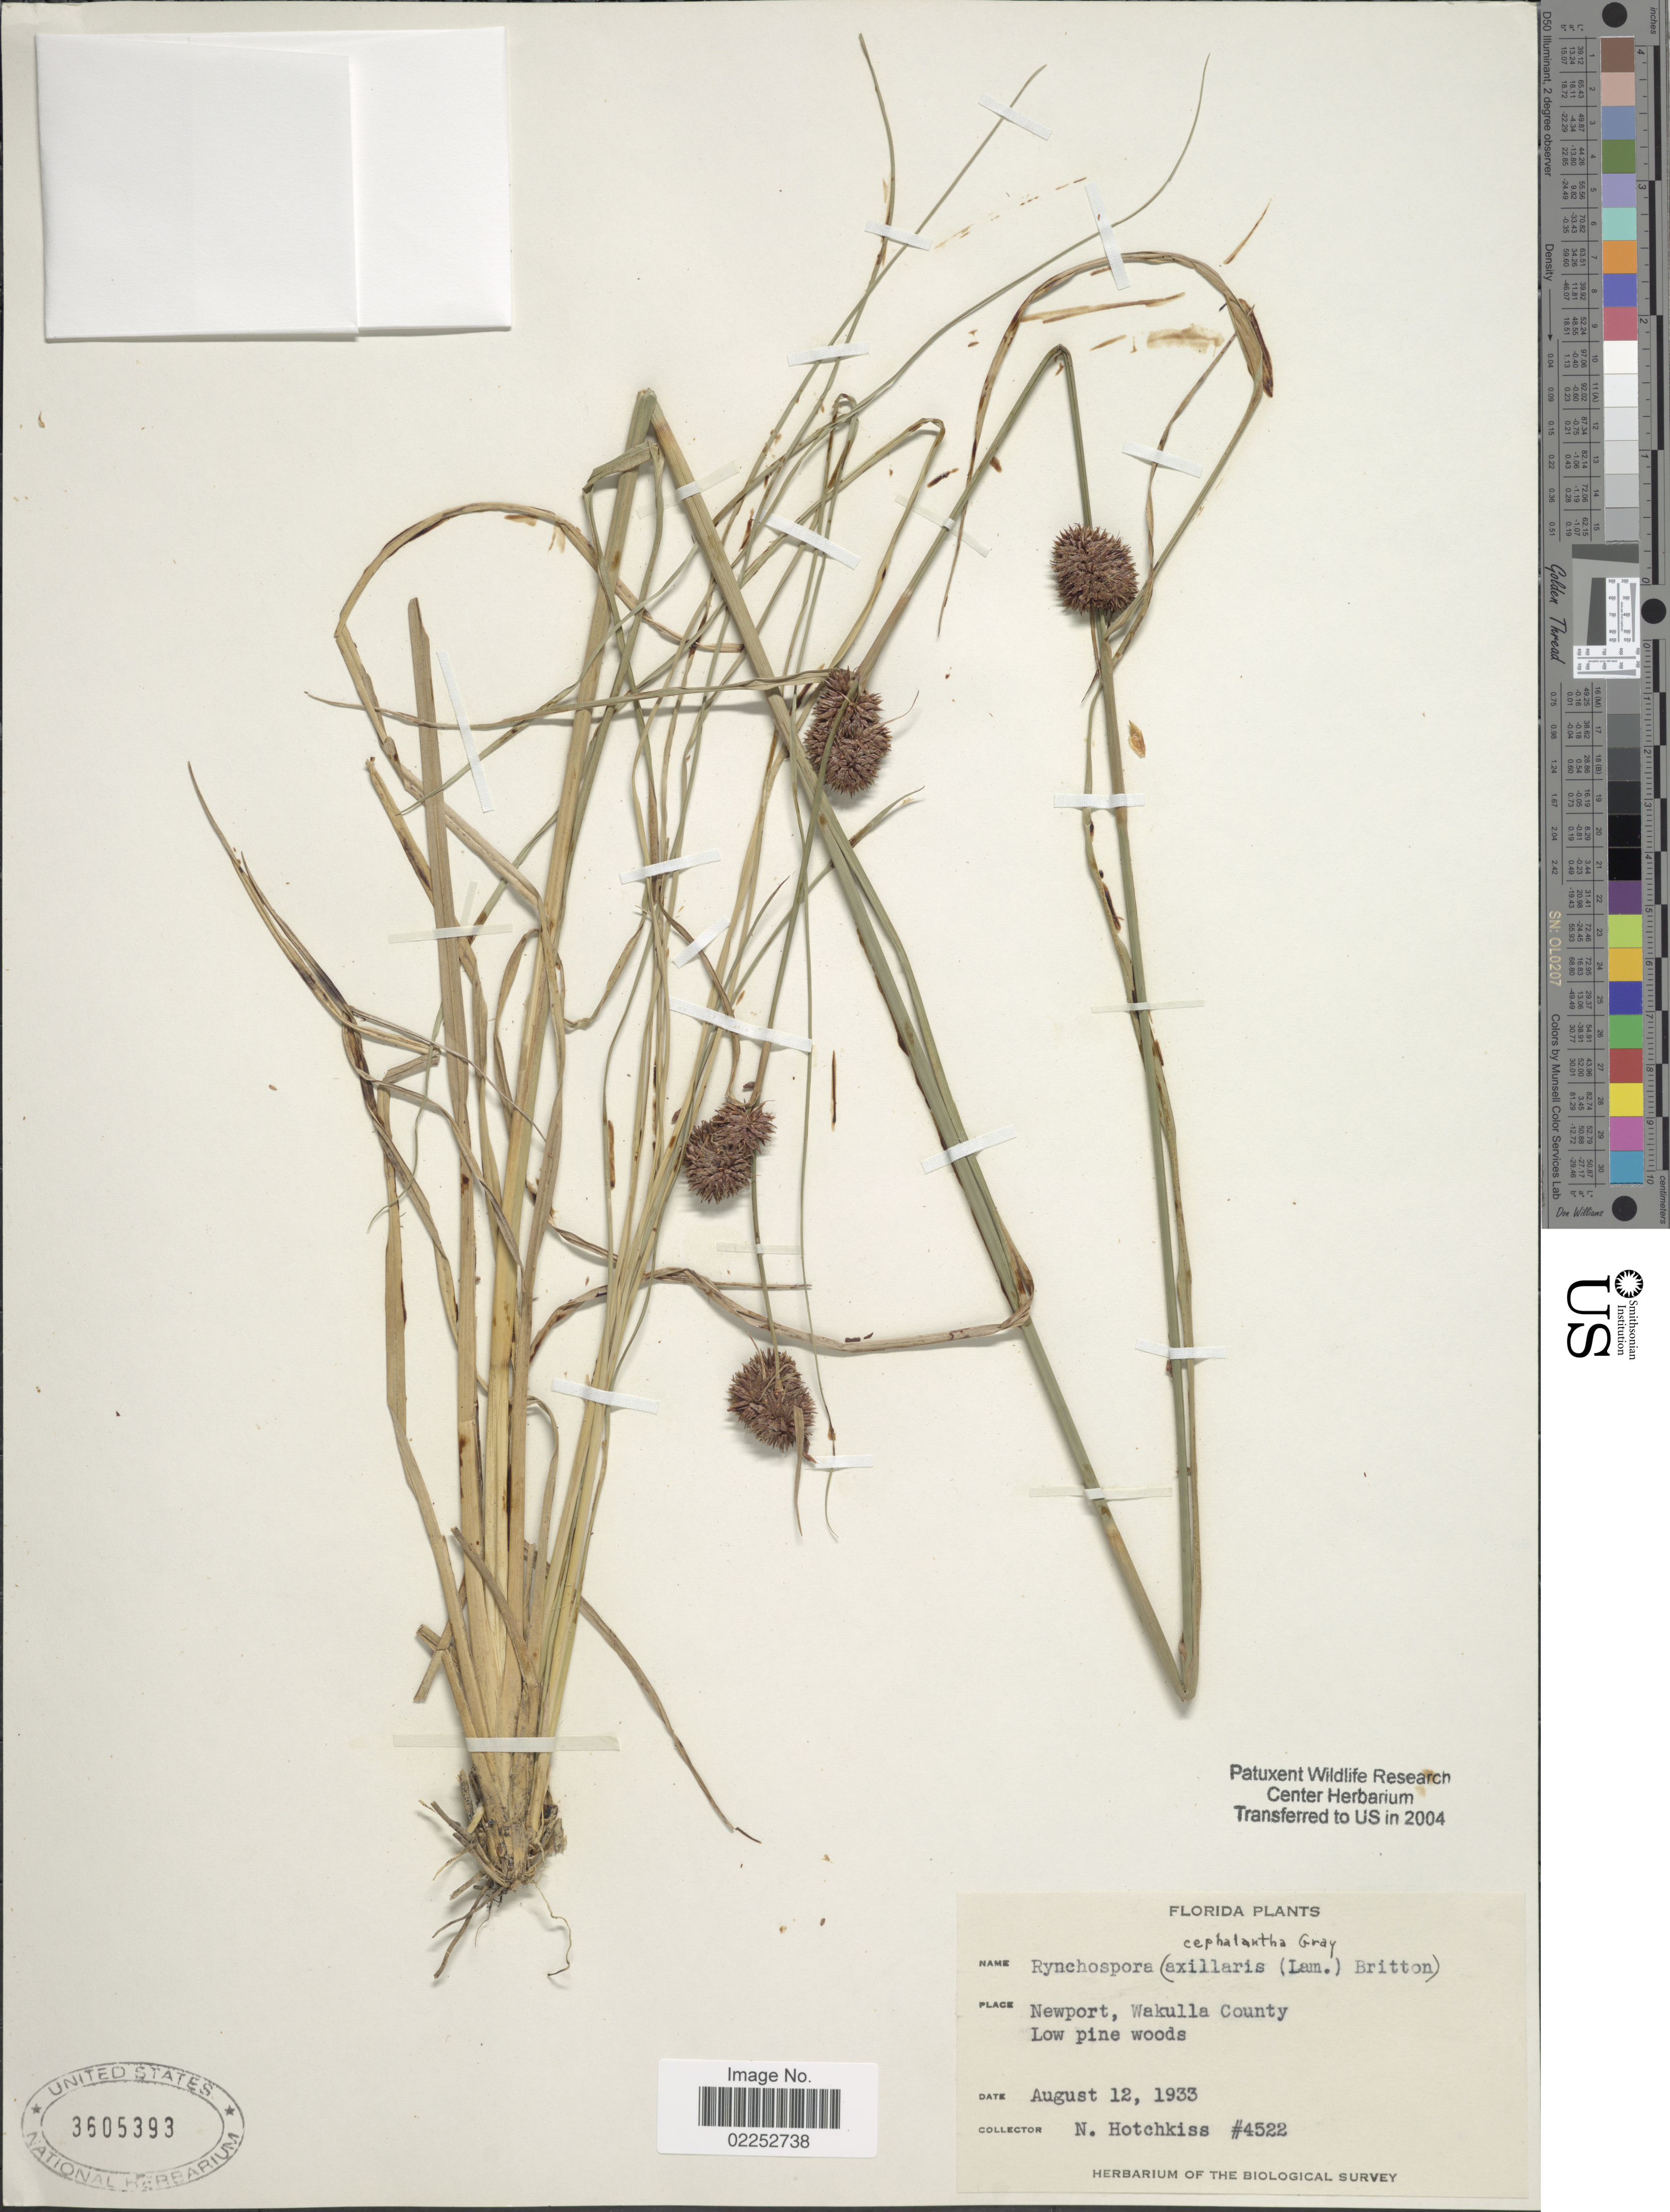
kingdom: Plantae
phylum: Tracheophyta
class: Liliopsida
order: Poales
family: Cyperaceae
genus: Rhynchospora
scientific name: Rhynchospora cephalantha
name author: A. Gray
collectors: N. Hotchkiss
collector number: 4522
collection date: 1933-08-12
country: United States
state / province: Florida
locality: Newport, Wakulla County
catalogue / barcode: US 3605393